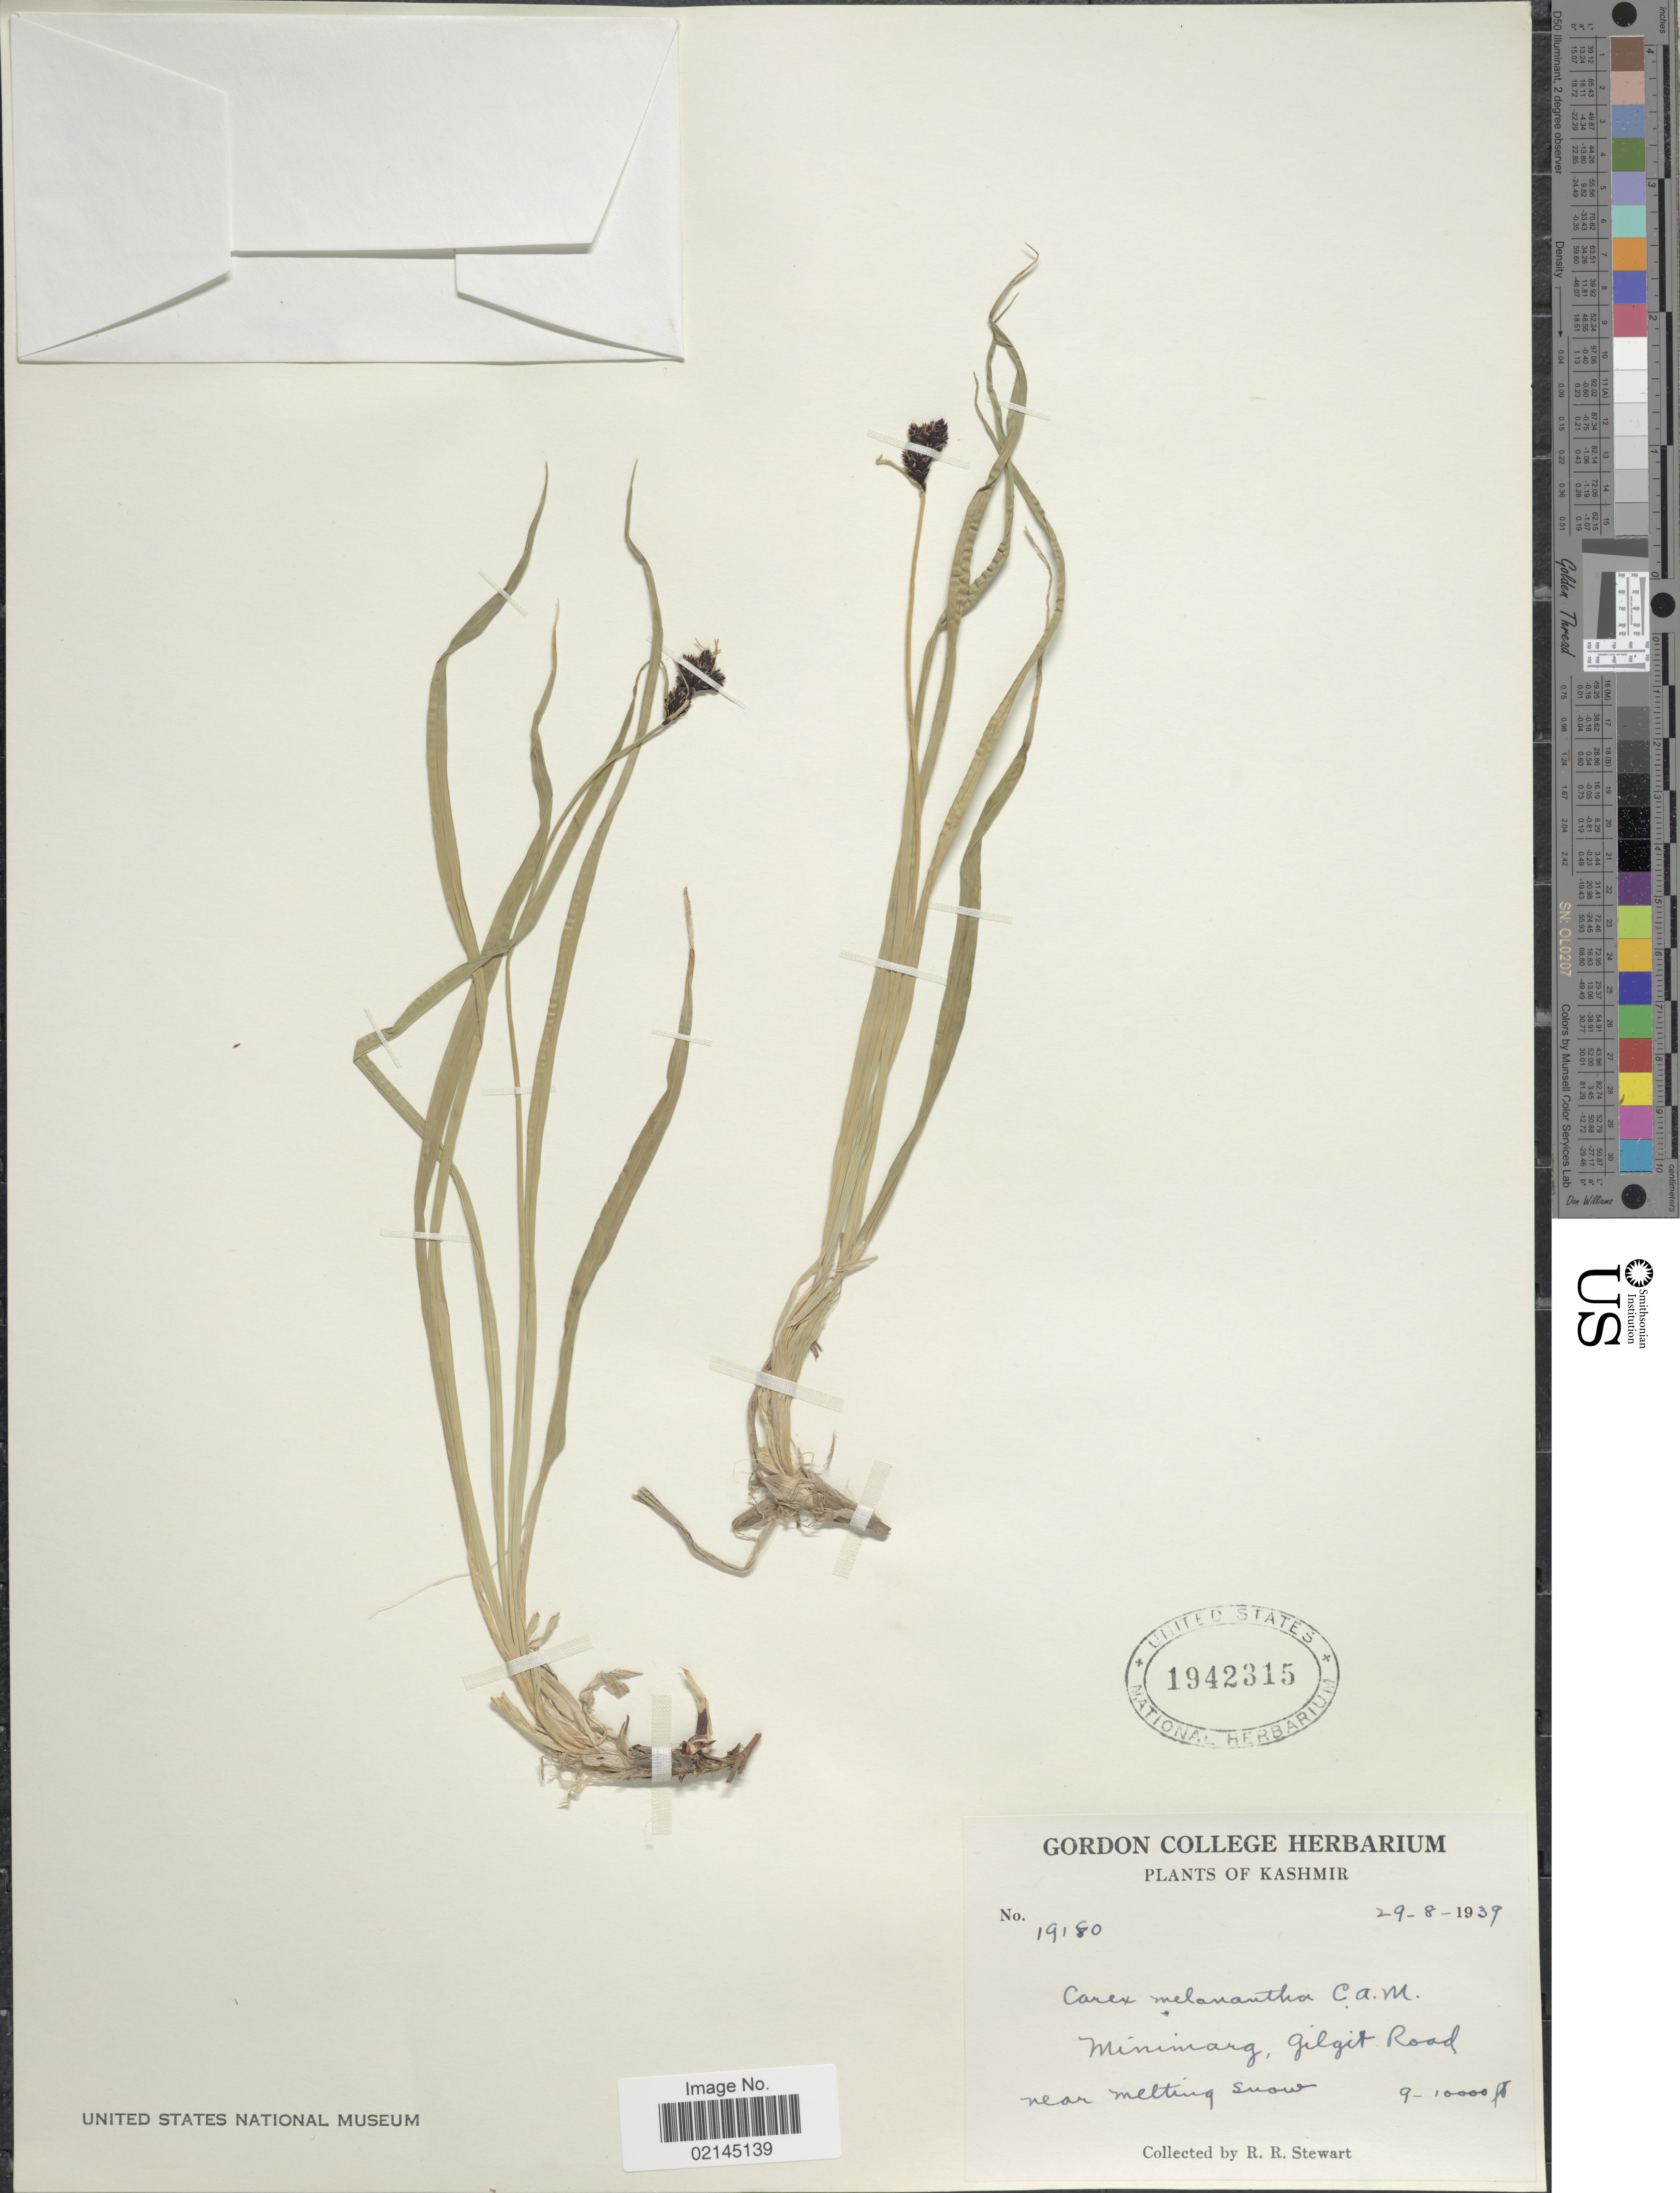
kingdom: Plantae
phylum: Tracheophyta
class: Liliopsida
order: Poales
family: Cyperaceae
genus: Carex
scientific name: Carex melanantha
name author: C.A. Mey.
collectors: R. R. Stewart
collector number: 19180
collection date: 1939-08-29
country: Pakistan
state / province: Gilgit-Baltistan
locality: Kashmir, Minimarg, Gilgit road, near melting snow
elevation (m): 2743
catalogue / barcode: US 1942315